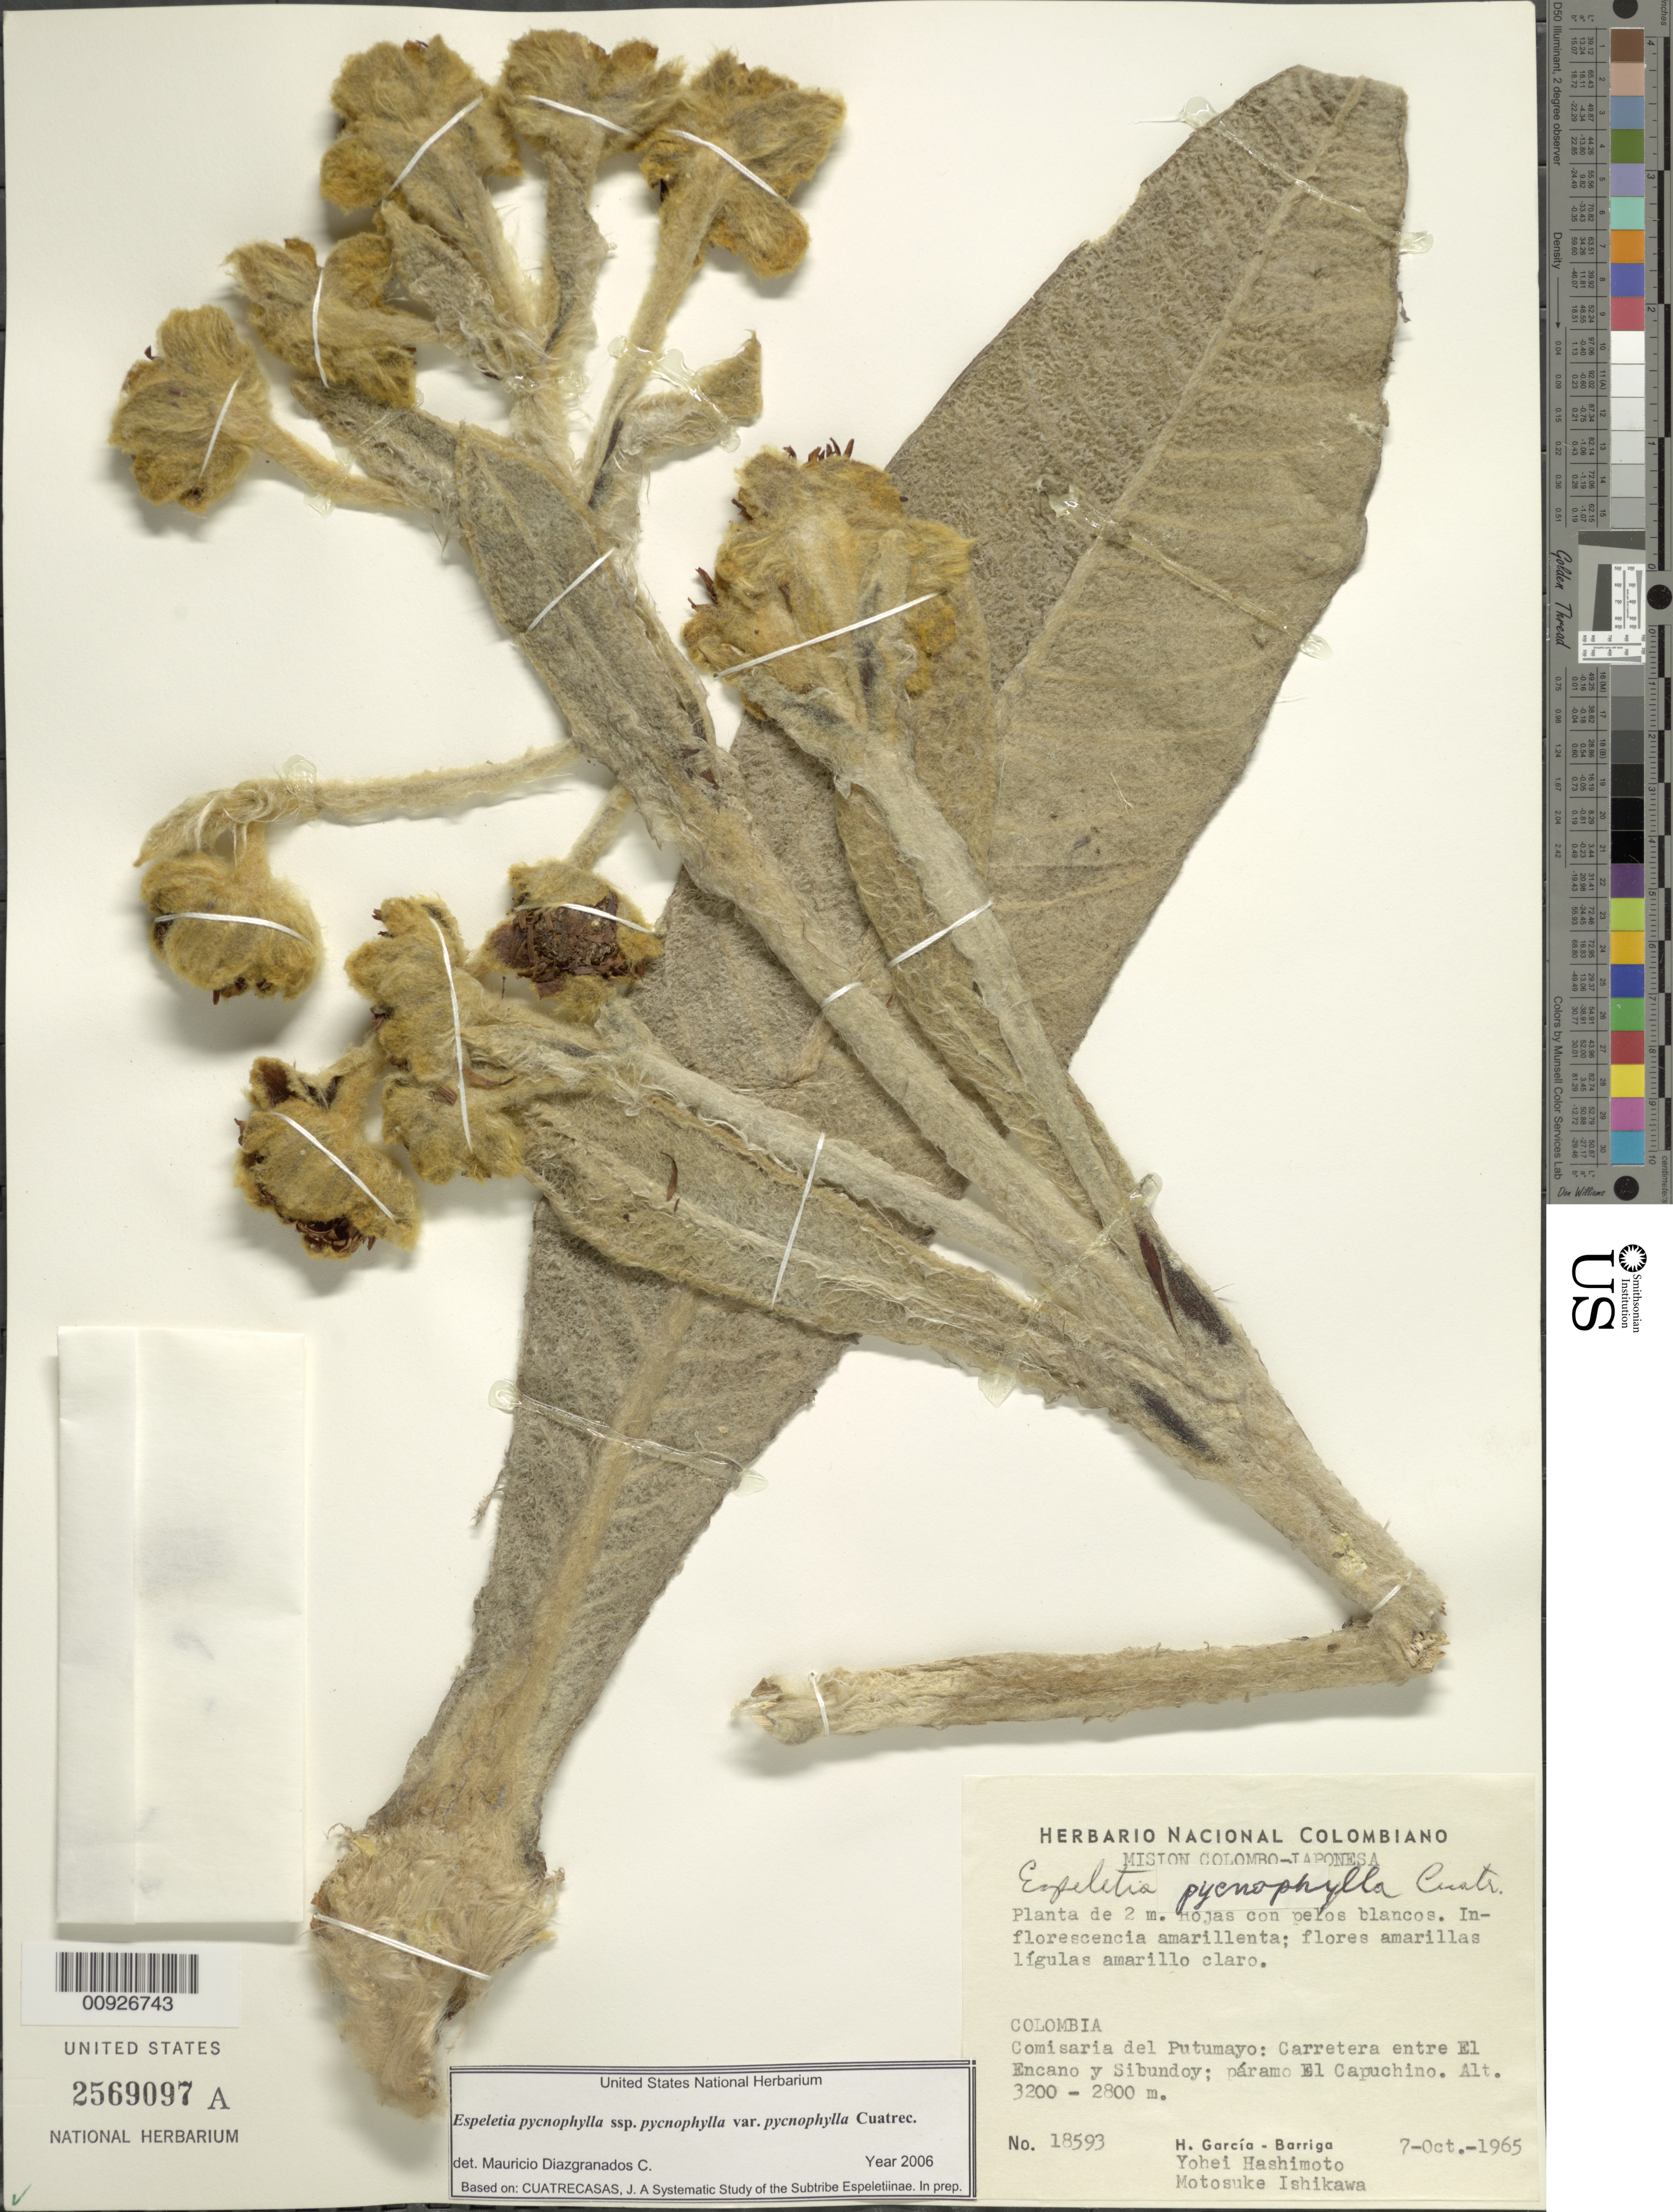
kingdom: Plantae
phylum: Tracheophyta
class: Magnoliopsida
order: Asterales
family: Asteraceae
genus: Espeletia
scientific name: Espeletia pycnophylla var. pycnophylla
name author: Cuatrec.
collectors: H. García Barriga, Y. Hashimoto & M. Ishikawa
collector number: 18593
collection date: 1965-10-07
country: Colombia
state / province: Putumayo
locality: P. El Capuchino. Carretera entre El Encanto y Sibundoy.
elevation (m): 2800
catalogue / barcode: US 2569096A